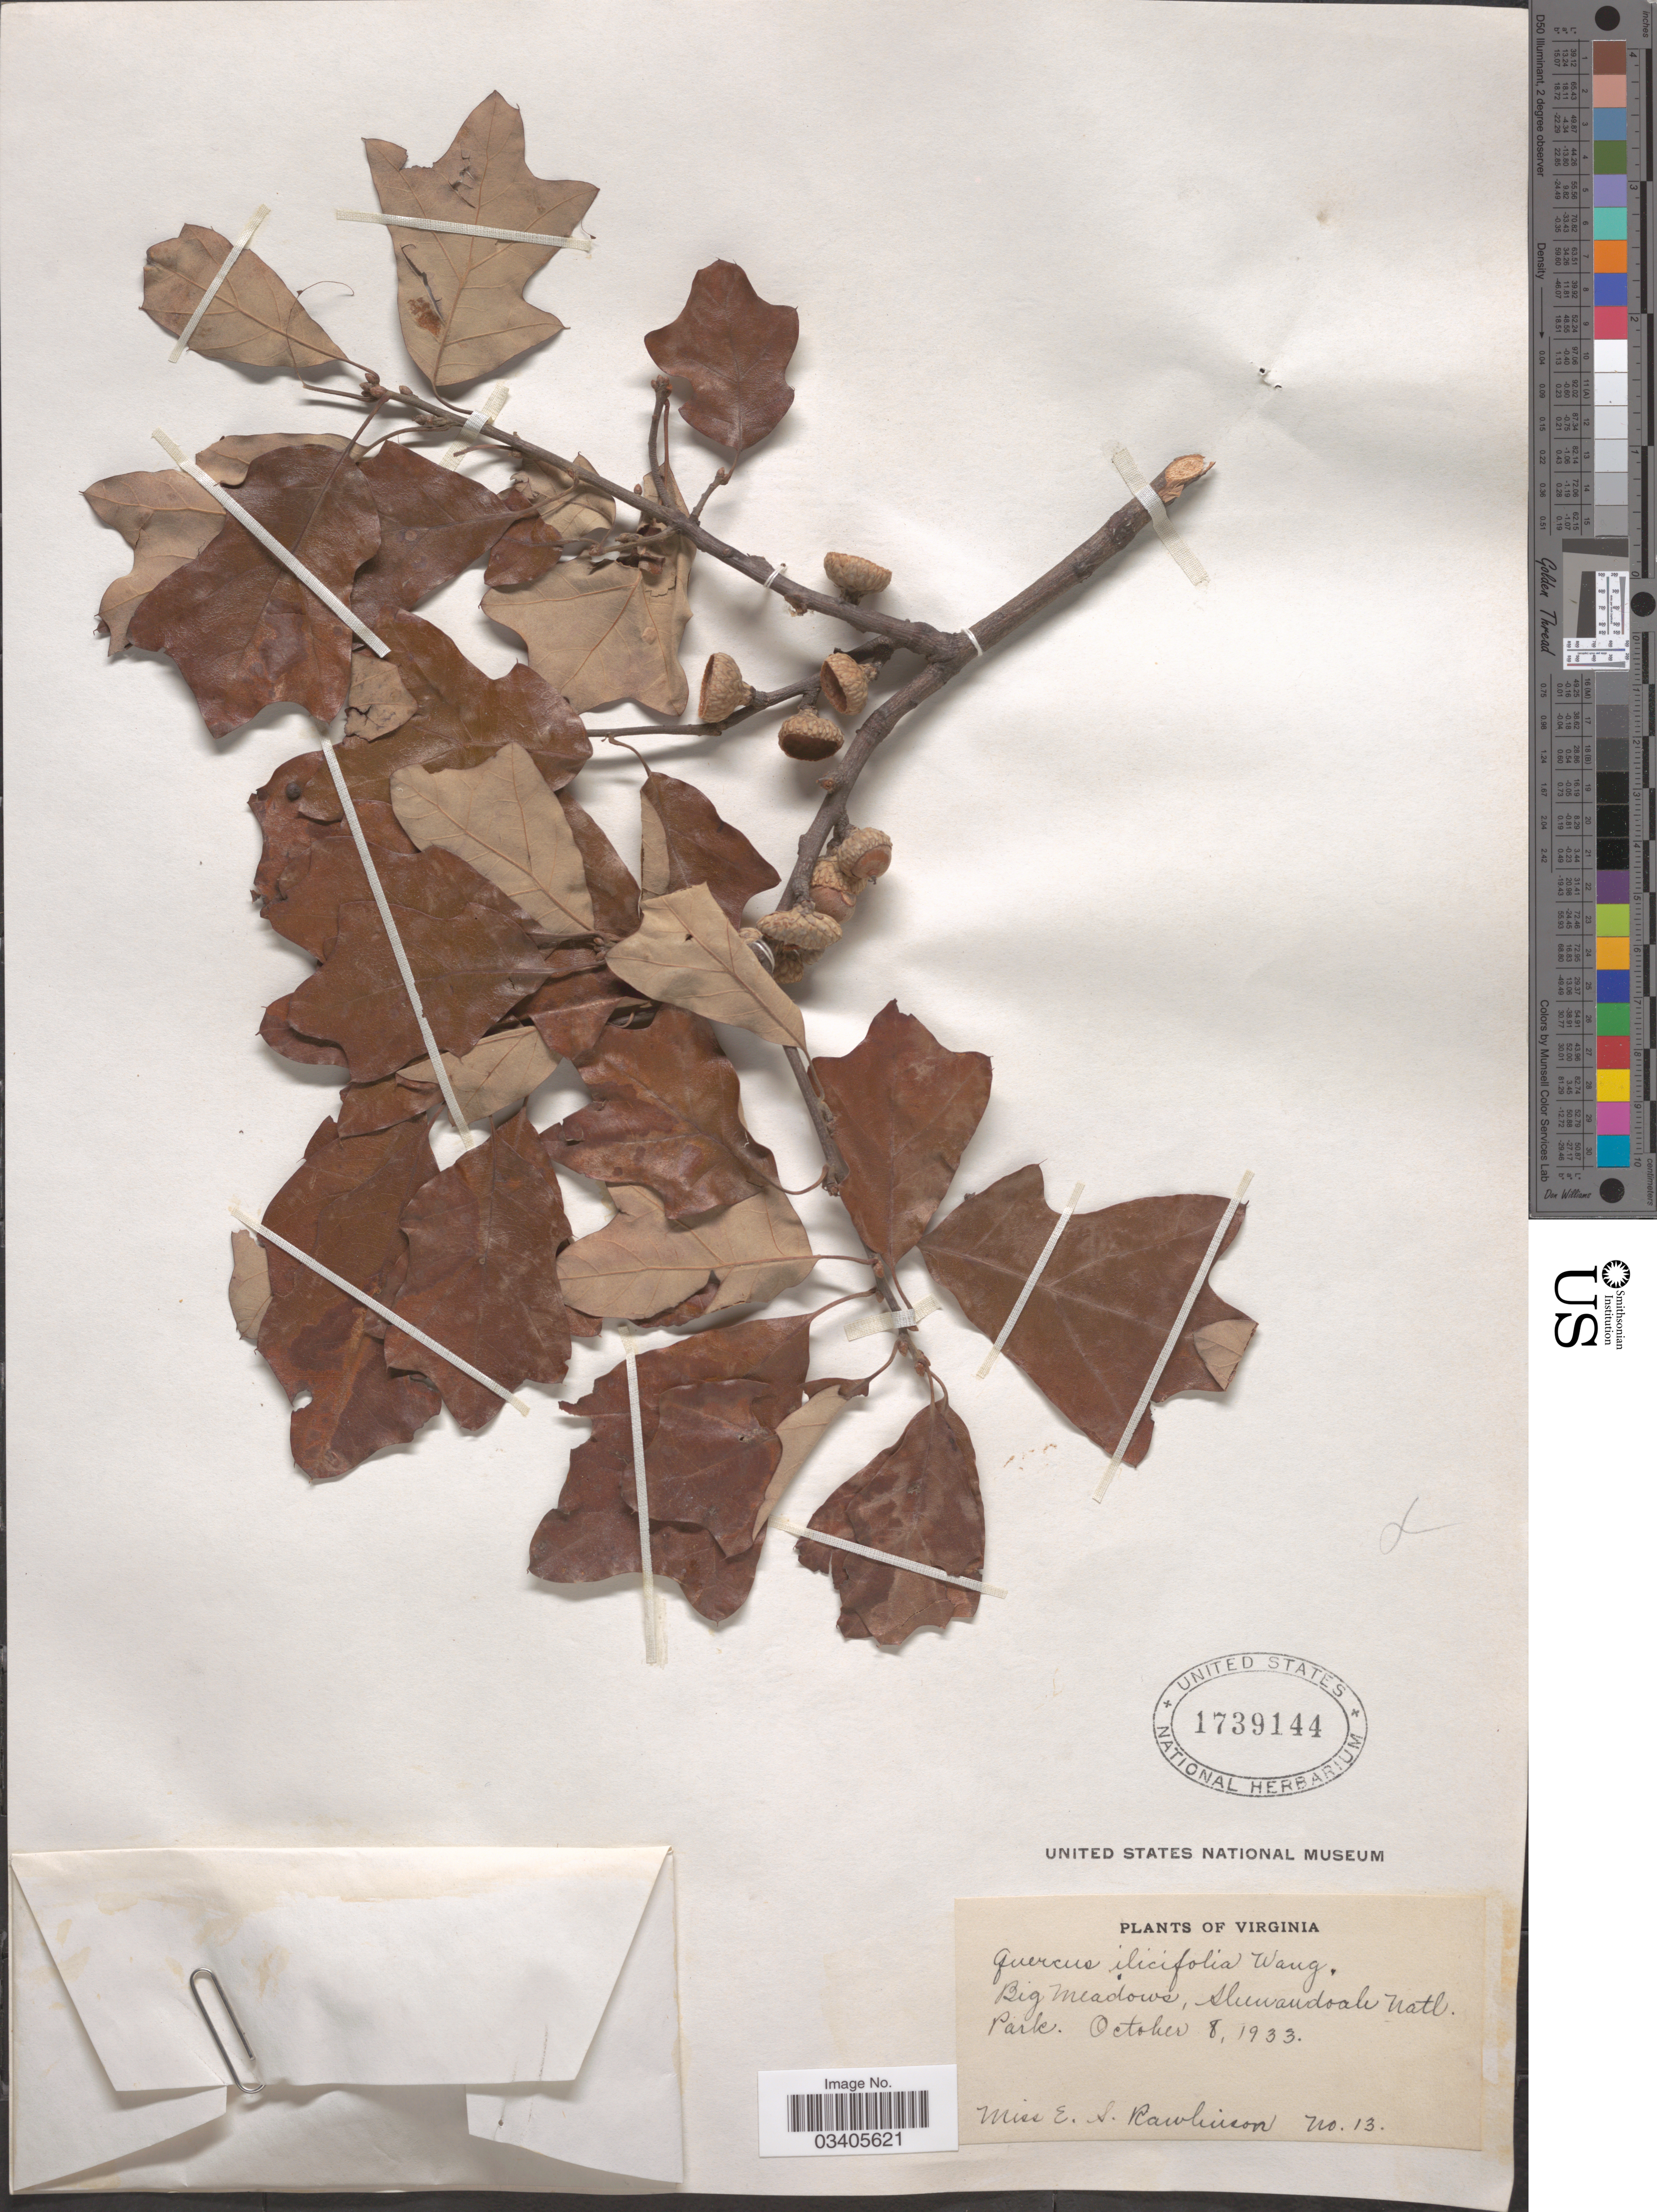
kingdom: Plantae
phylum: Tracheophyta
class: Magnoliopsida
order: Fagales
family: Fagaceae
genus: Quercus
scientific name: Quercus ilicifolia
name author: Wangenh.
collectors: E. S. Rawlinson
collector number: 13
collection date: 1933-10-08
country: United States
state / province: Virginia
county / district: Madison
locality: Big Meadows, Shenandoah Natl. Park.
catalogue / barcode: US 1739144